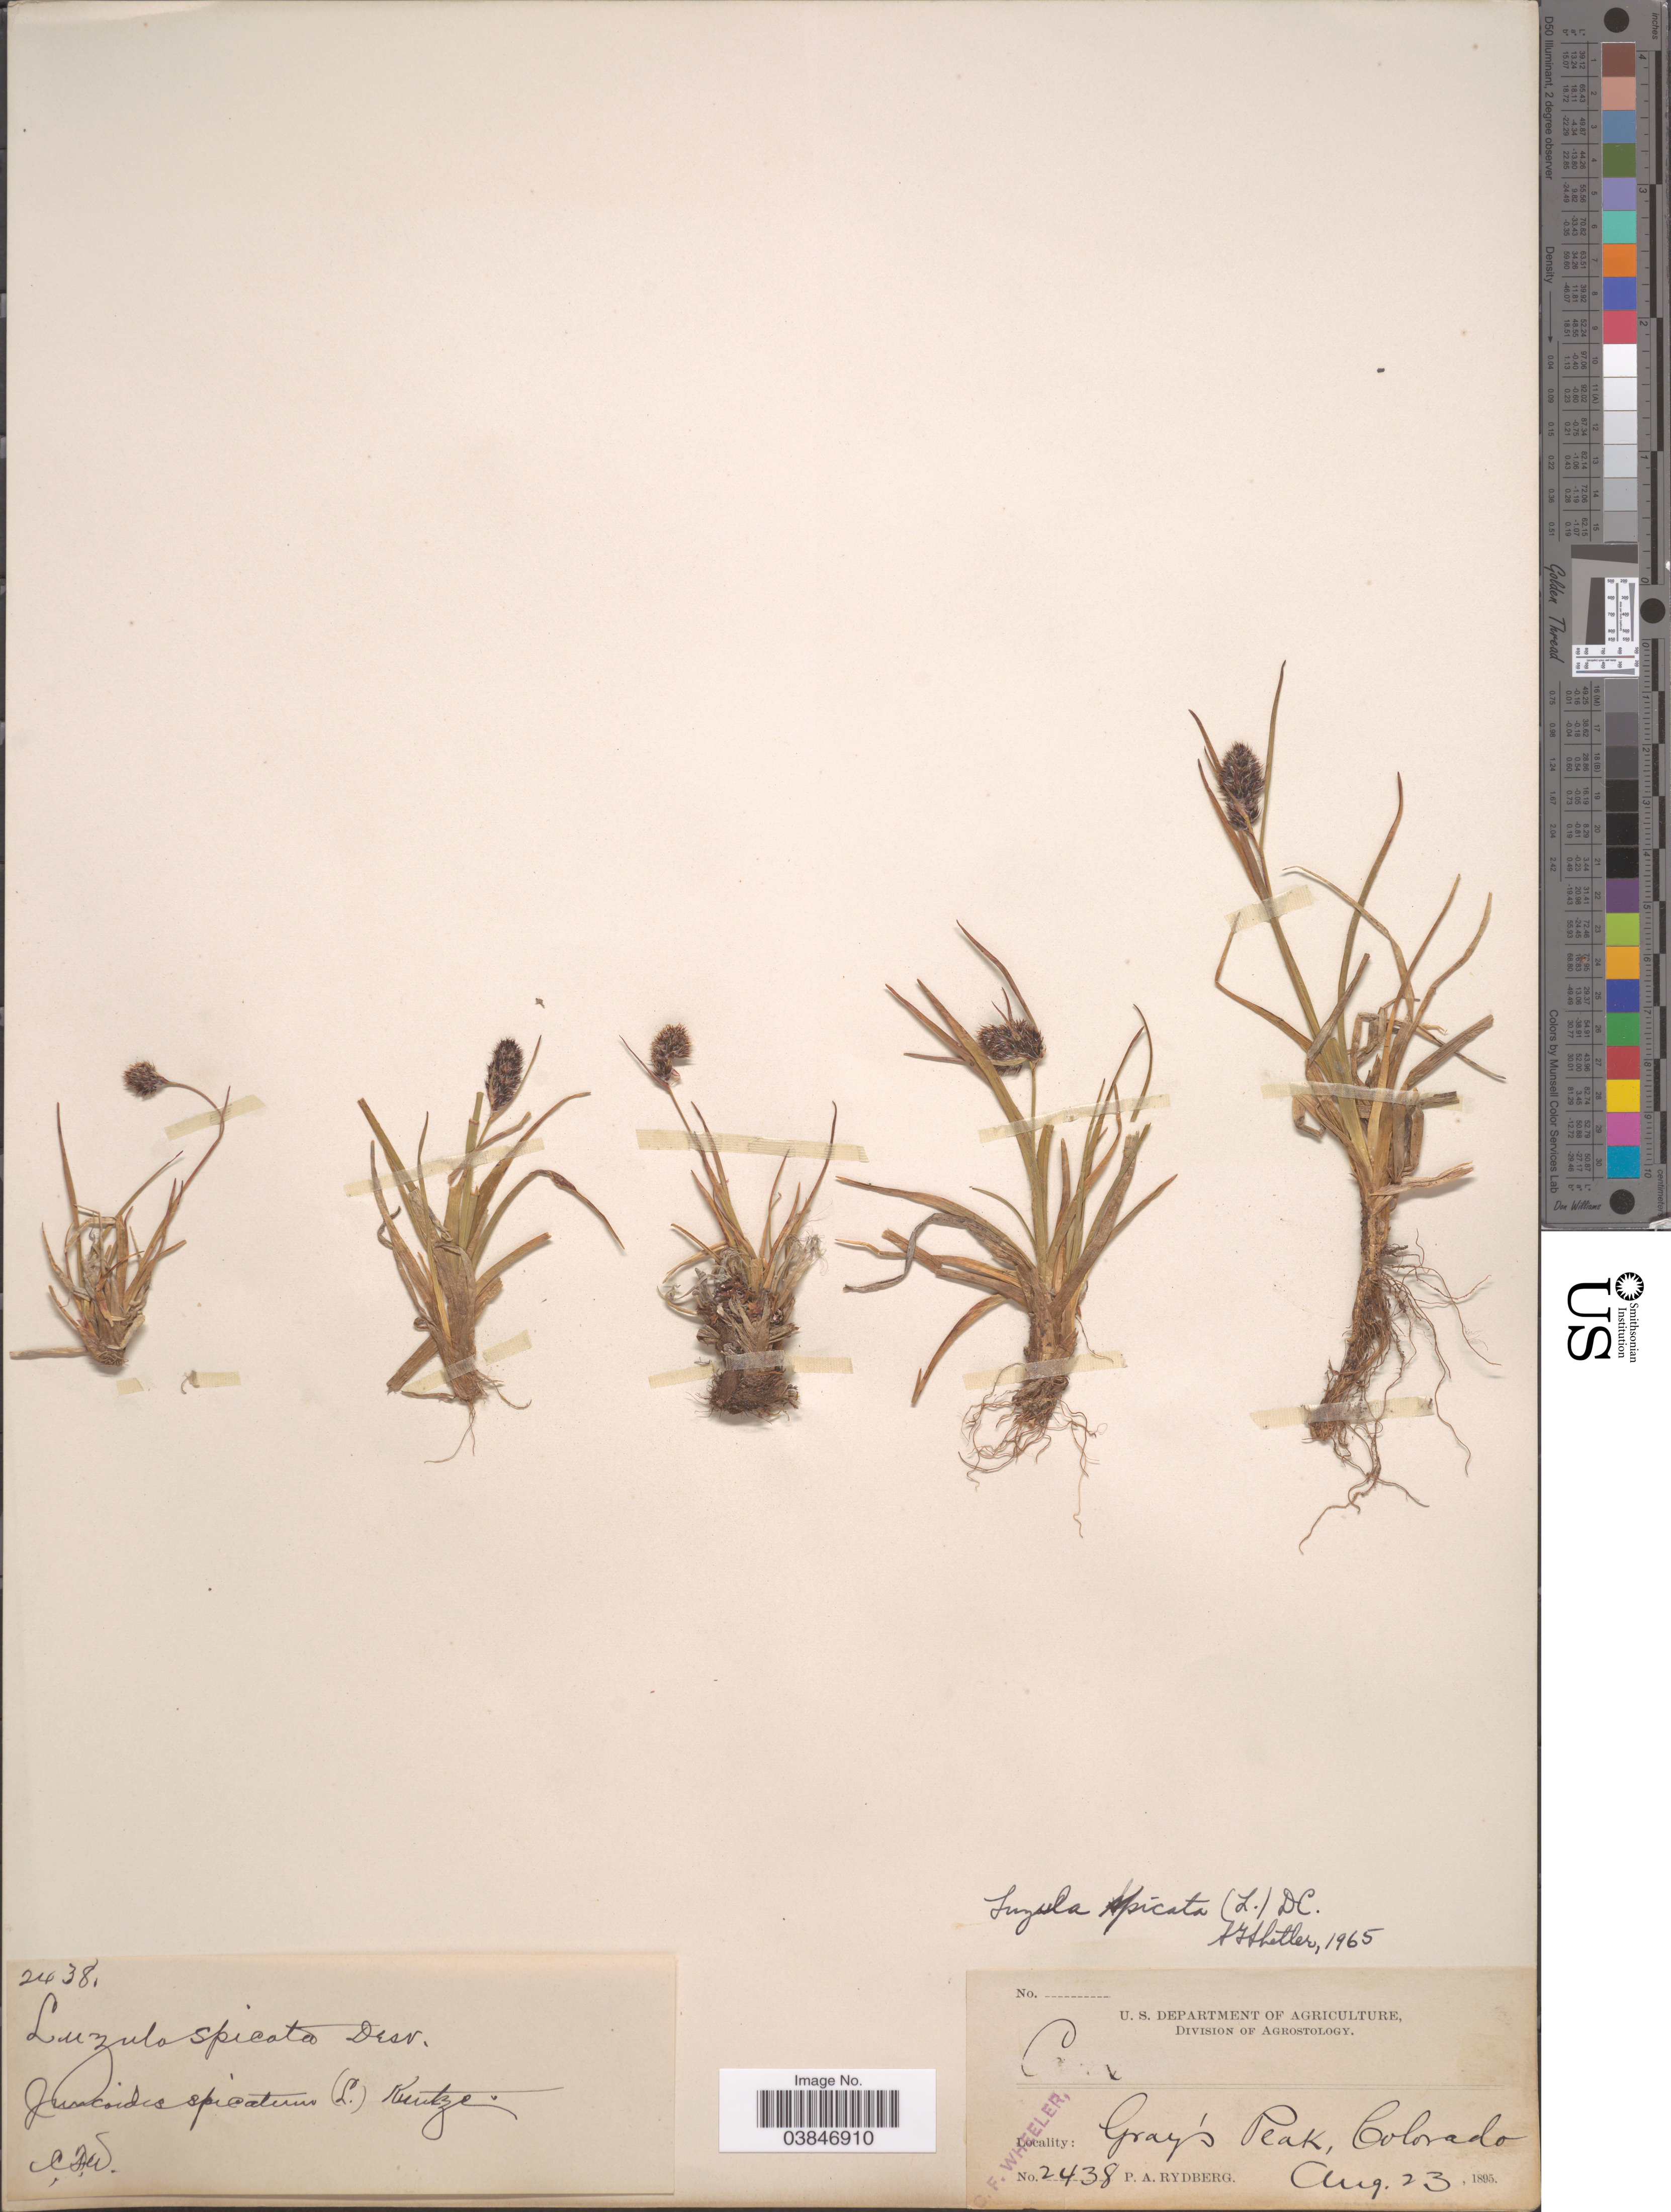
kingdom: Plantae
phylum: Tracheophyta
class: Liliopsida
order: Poales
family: Juncaceae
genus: Luzula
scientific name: Luzula spicata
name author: (L.) DC.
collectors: P. A. Rydberg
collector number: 2438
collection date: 1895-08-23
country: United States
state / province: Colorado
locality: Gray's Peak.